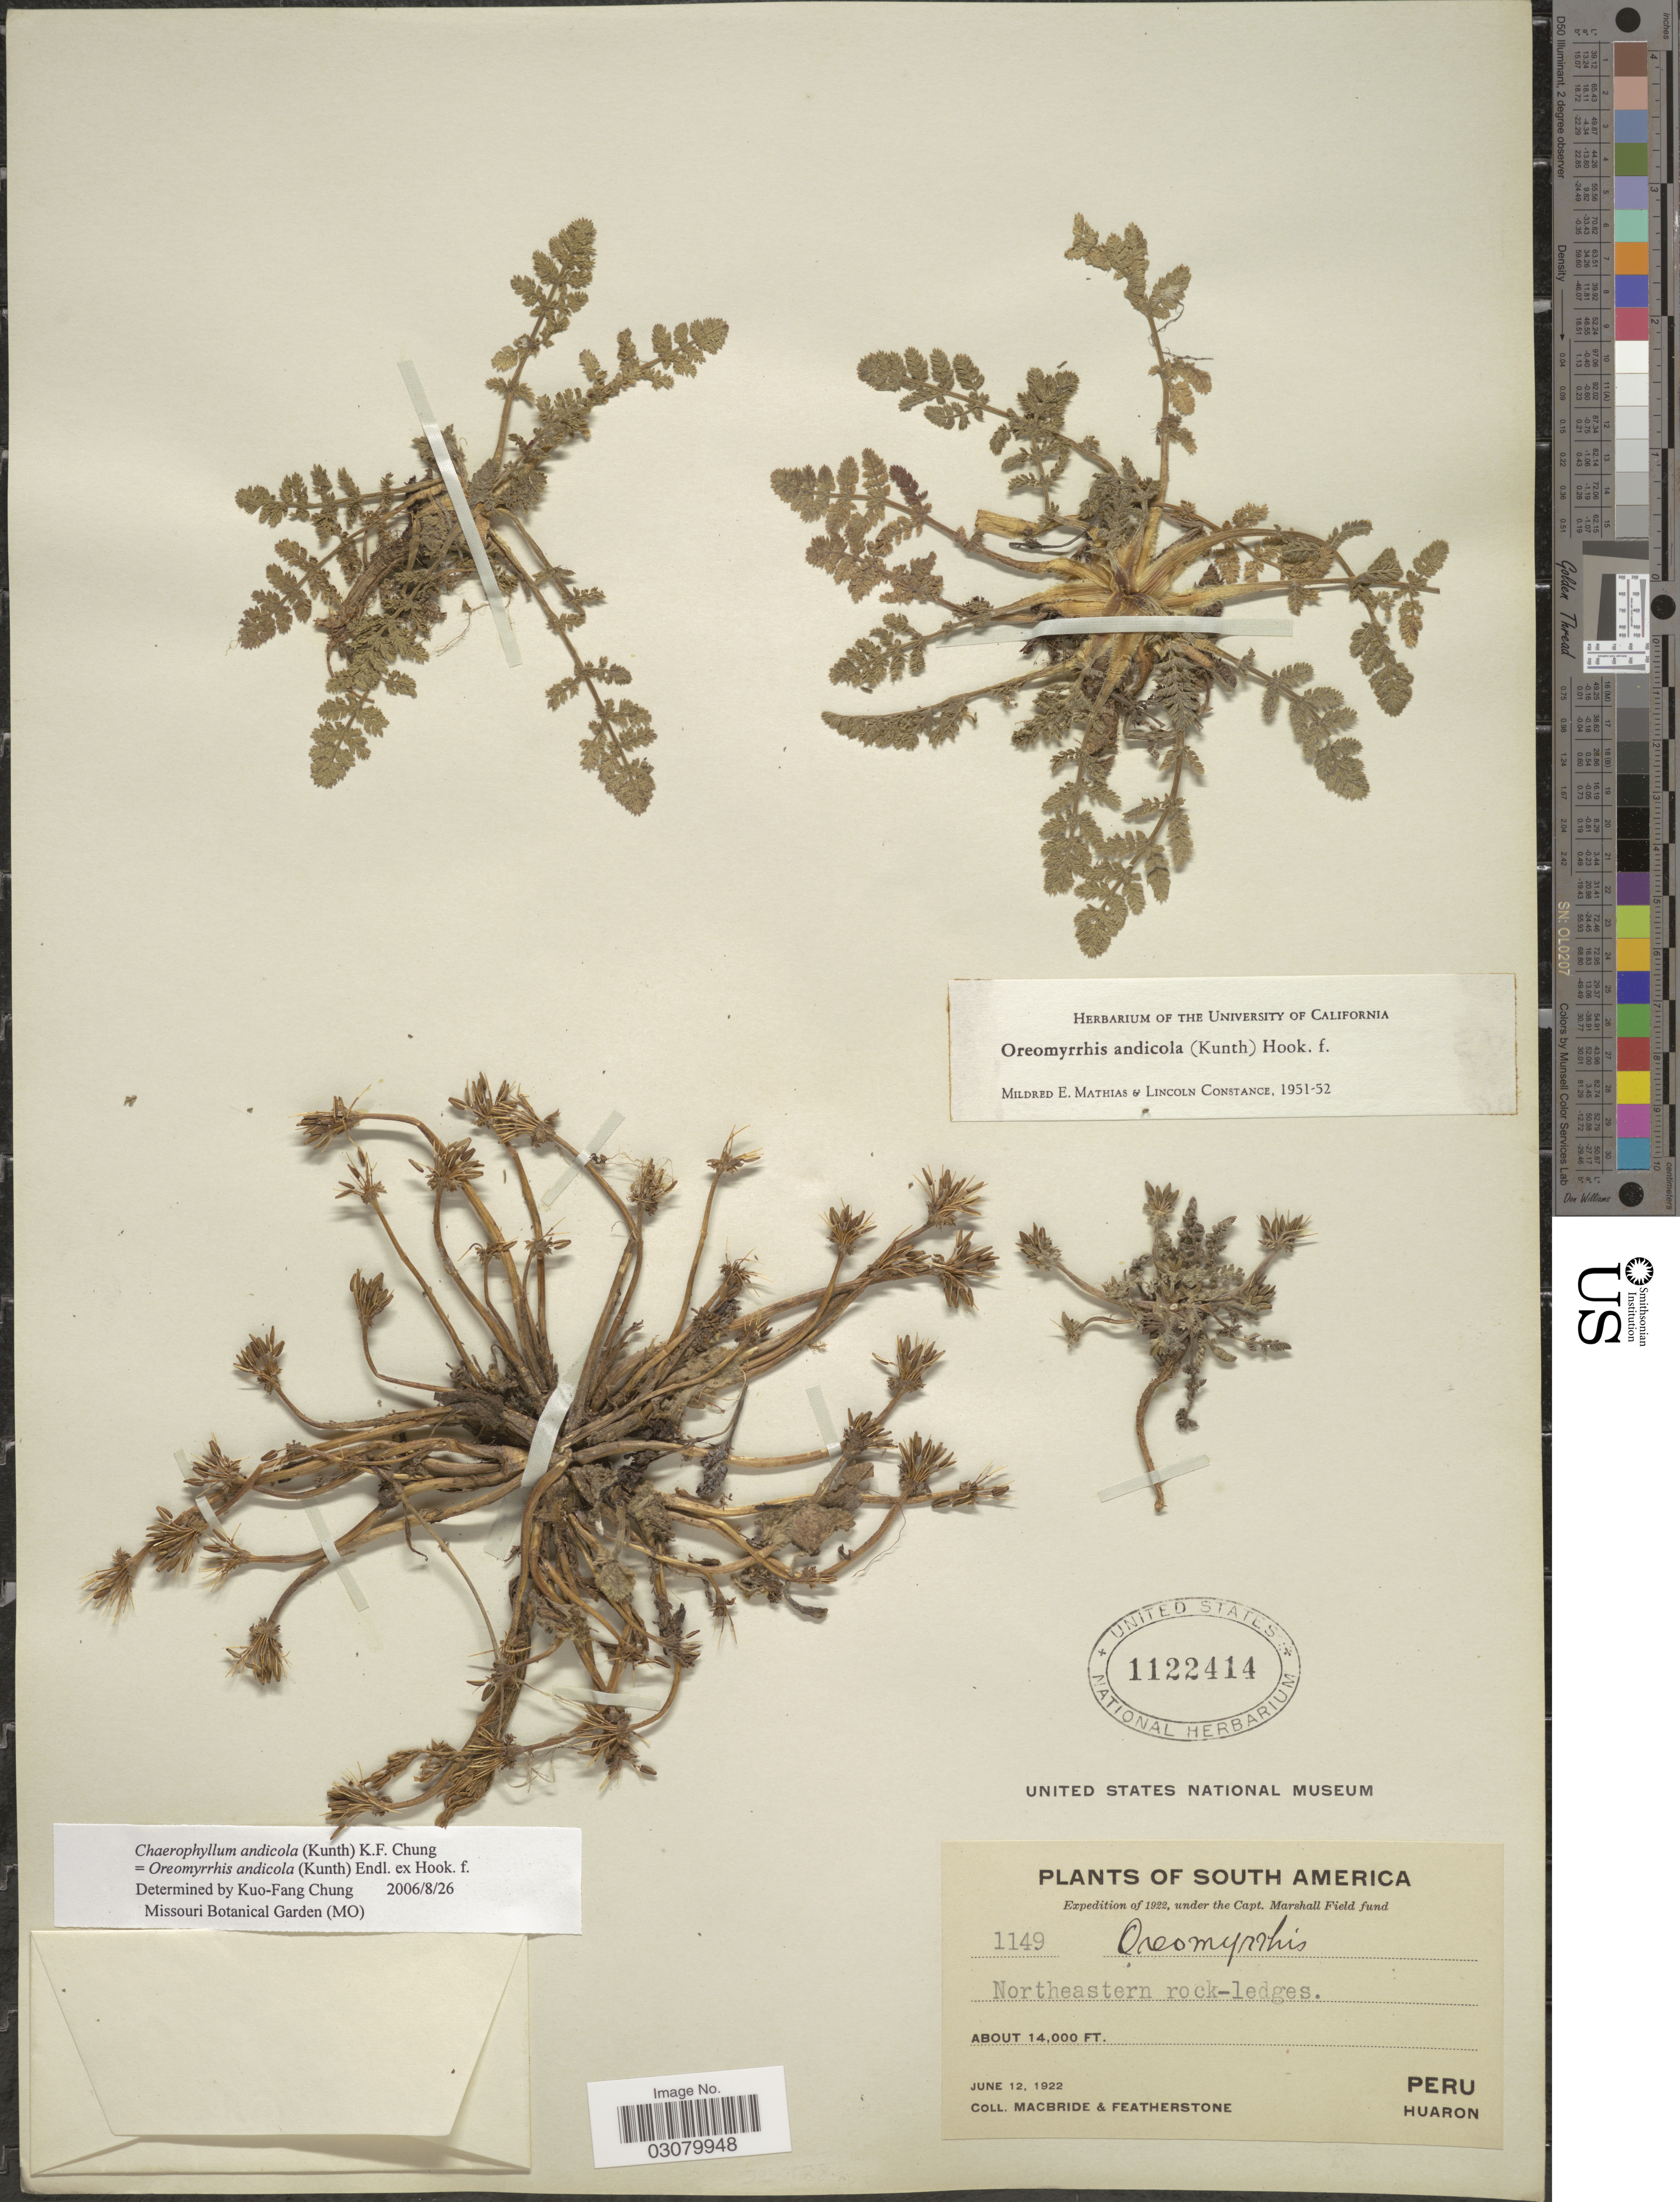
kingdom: Plantae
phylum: Tracheophyta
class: Magnoliopsida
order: Apiales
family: Apiaceae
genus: Oreomyrrhis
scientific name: Oreomyrrhis andicola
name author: (Kunth) Endl. ex Hook. f.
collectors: Macbride, -- & -. Featherstone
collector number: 1149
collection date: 1922-06-12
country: Peru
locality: Huaron.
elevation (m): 4267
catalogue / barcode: US 1122414